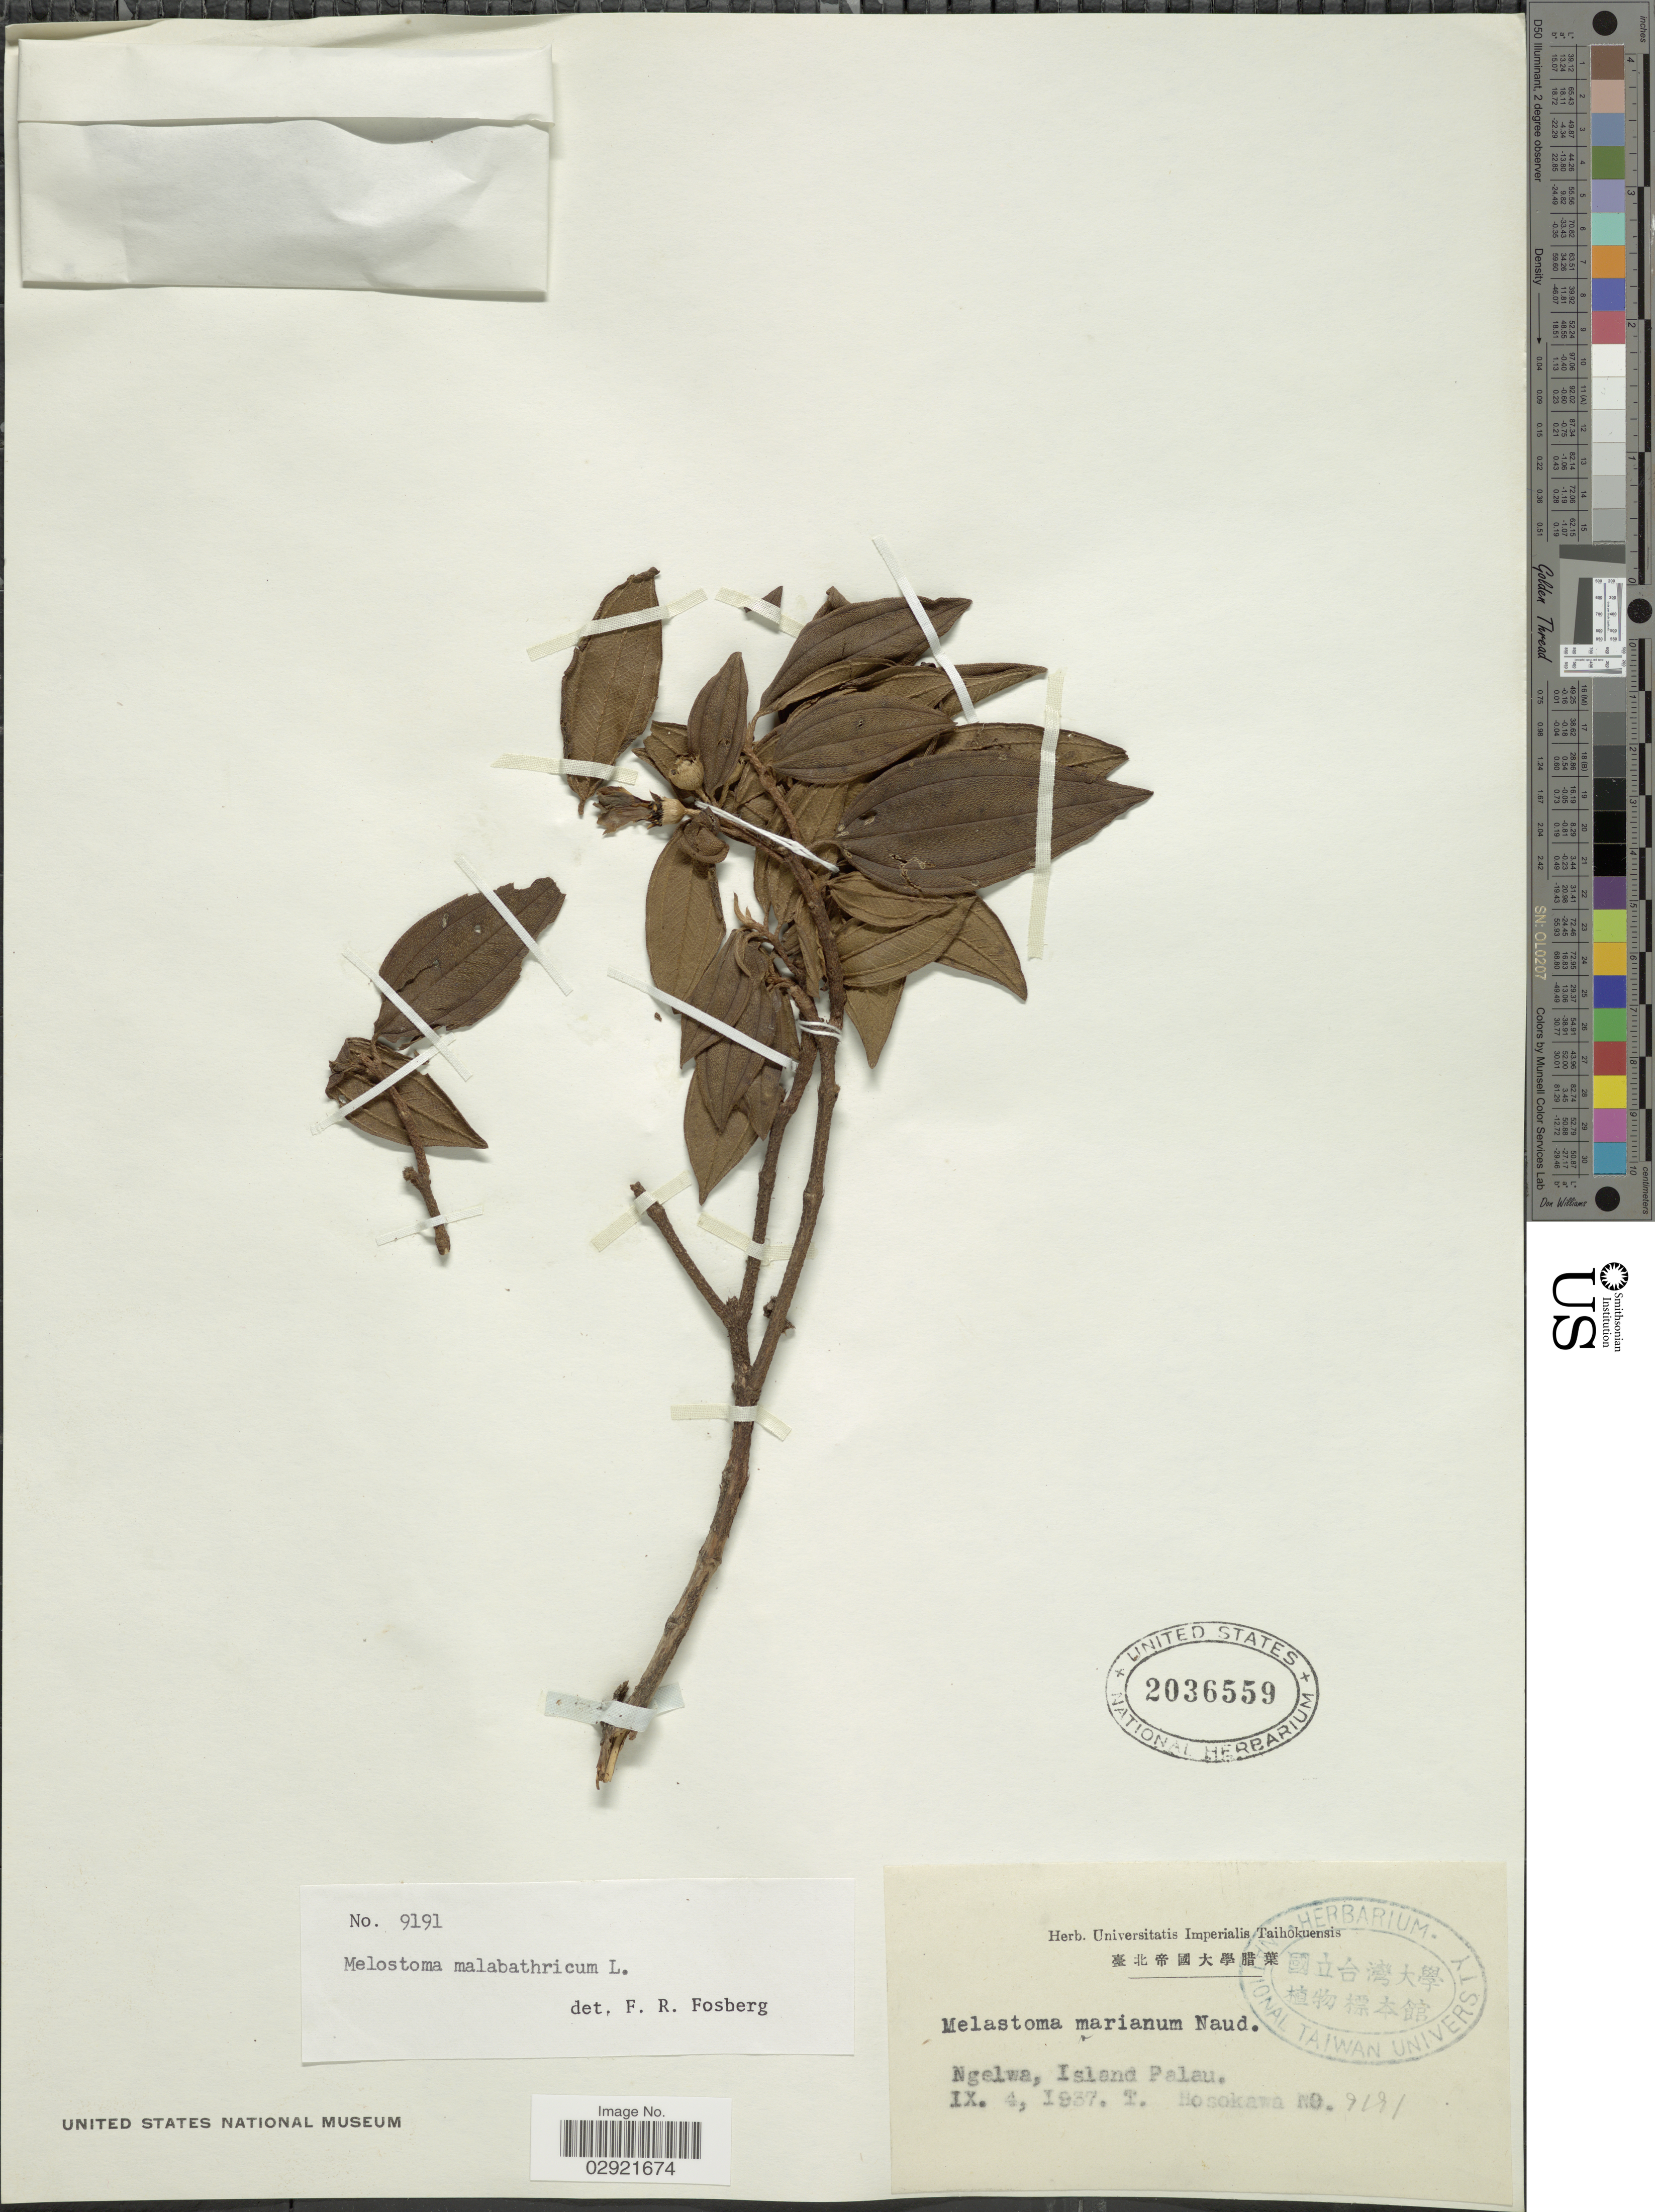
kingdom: Plantae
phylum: Tracheophyta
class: Magnoliopsida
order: Myrtales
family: Melastomataceae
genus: Melastoma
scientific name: Melastoma malabathricum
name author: L.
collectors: T. Hosokawa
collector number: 9131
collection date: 1937-09-04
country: Palau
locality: Ngelwa, Island Palau.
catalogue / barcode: US 2036559